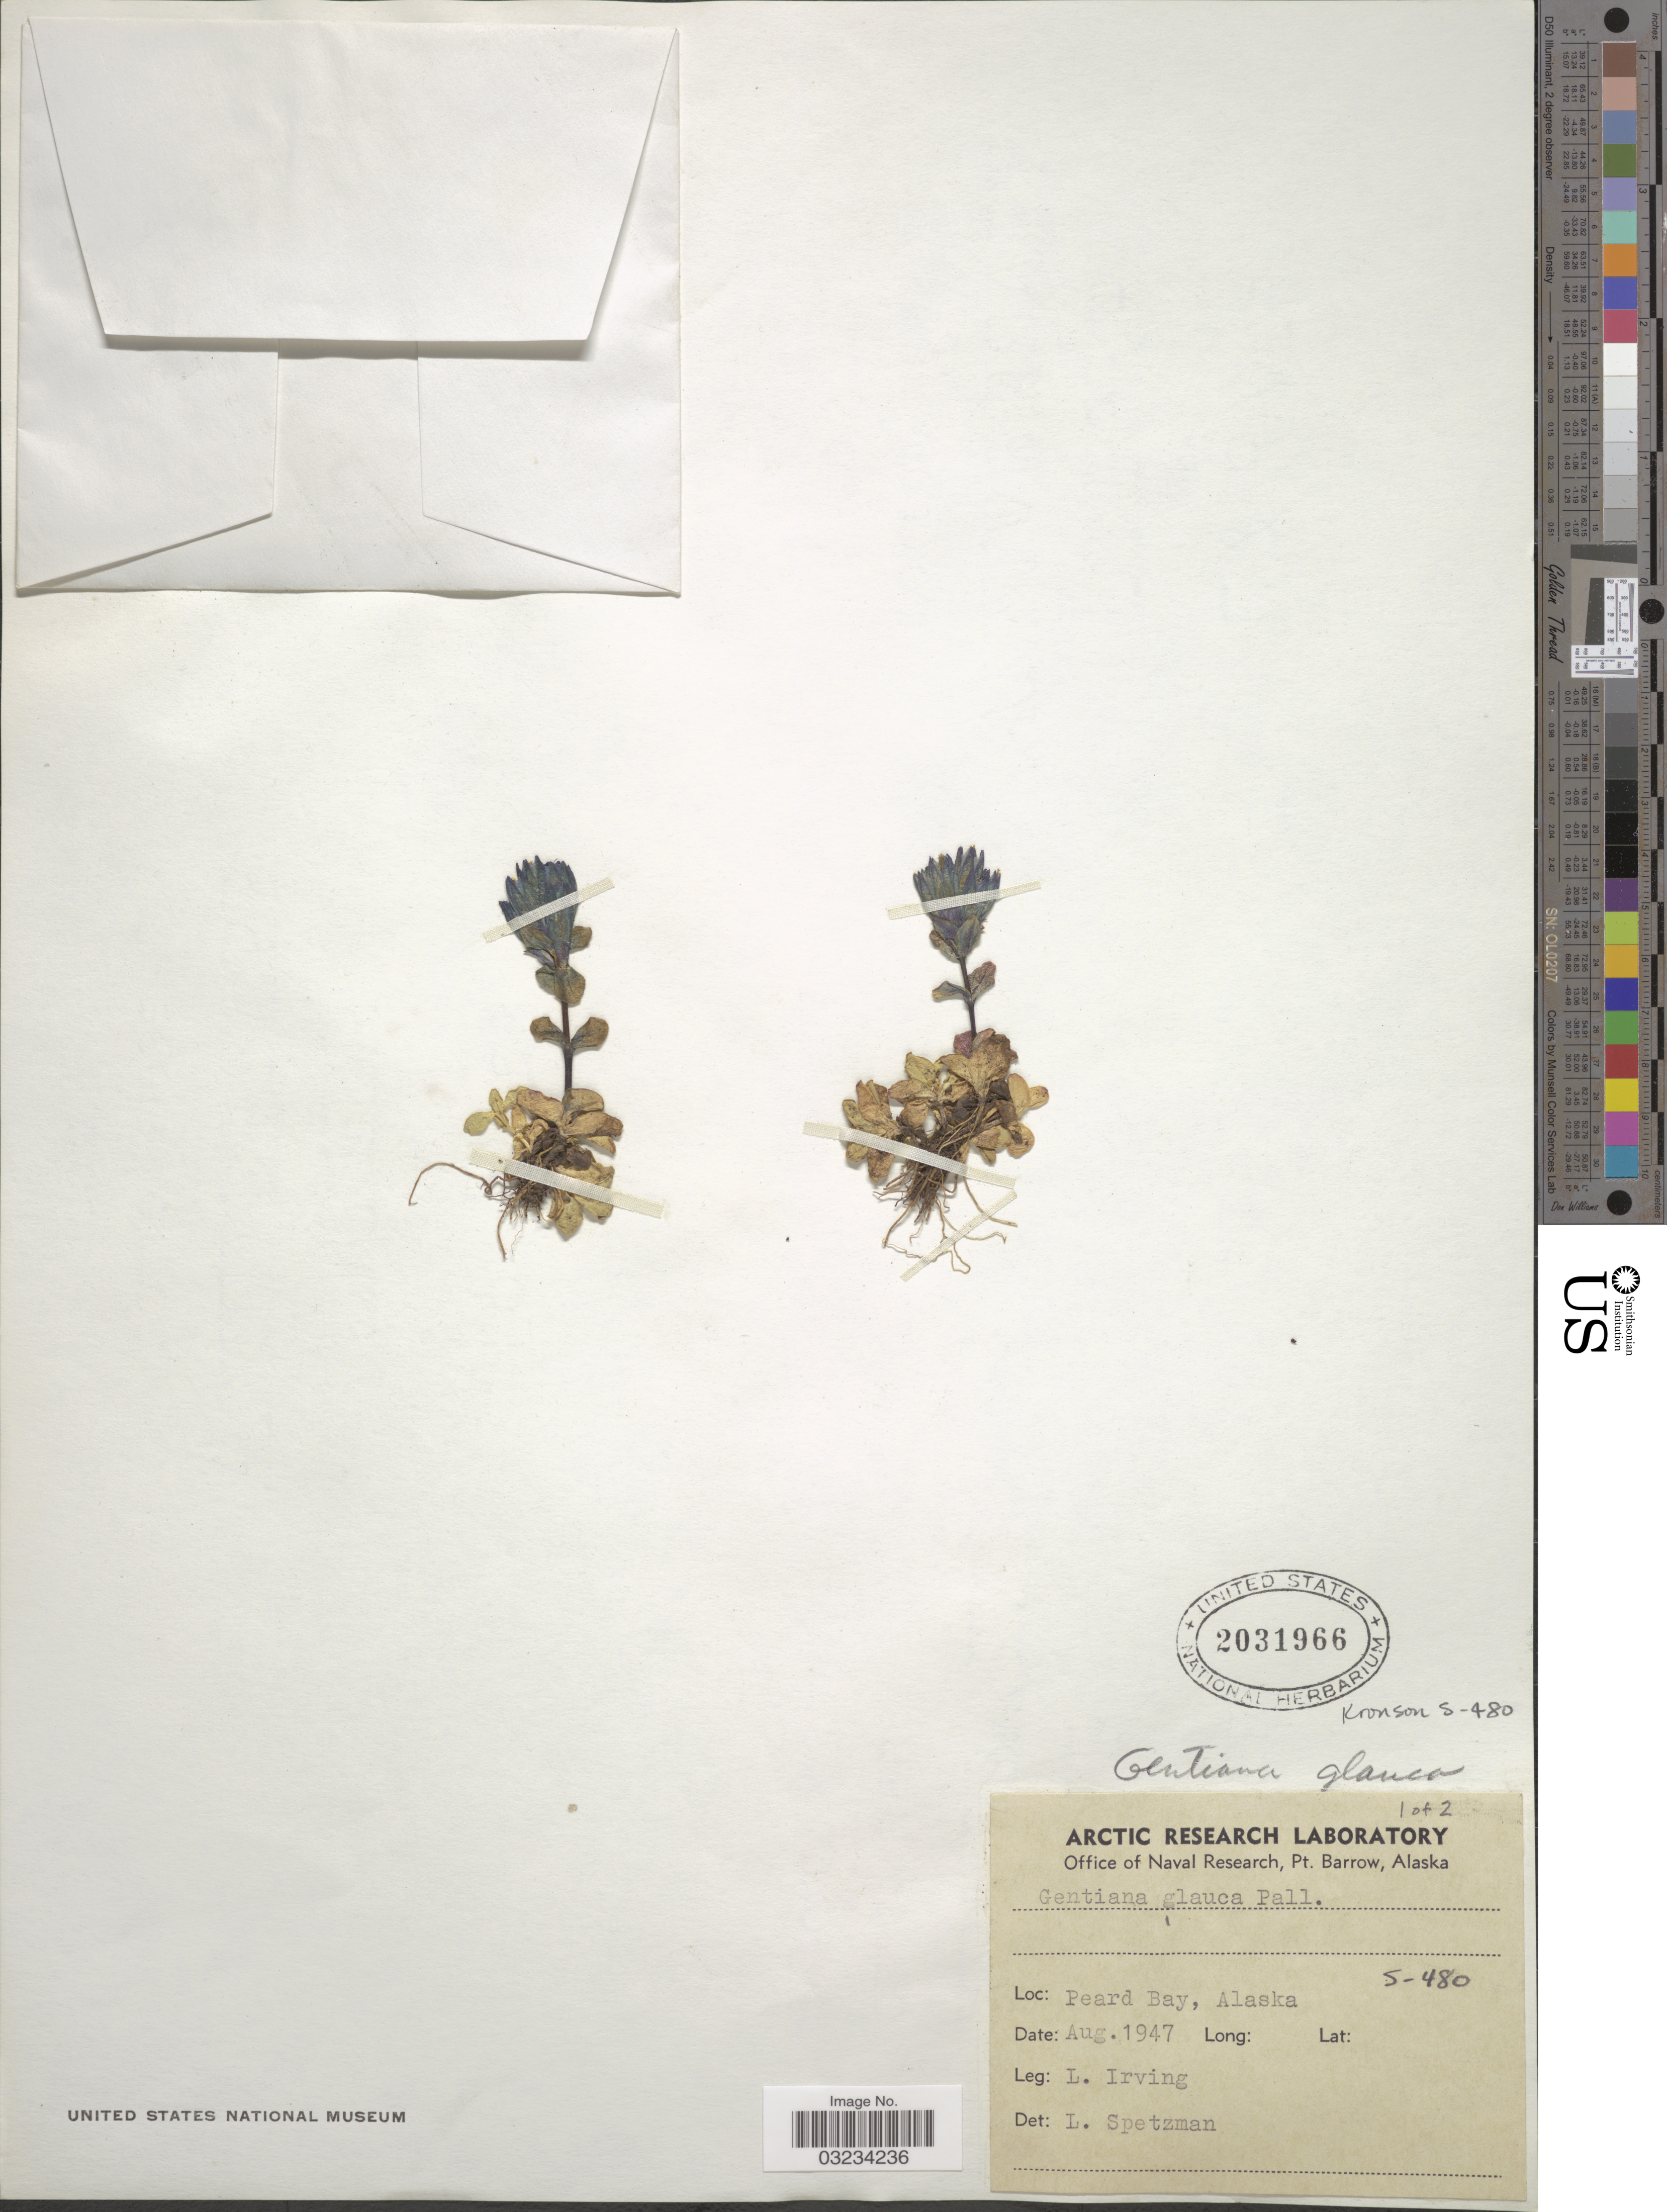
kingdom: Plantae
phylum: Tracheophyta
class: Magnoliopsida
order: Gentianales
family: Gentianaceae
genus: Gentiana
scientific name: Gentiana glauca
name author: Pall.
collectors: L. Irving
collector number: S-480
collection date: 1947-08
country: United States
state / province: Alaska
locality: Peard Bay.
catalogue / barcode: US 2031966